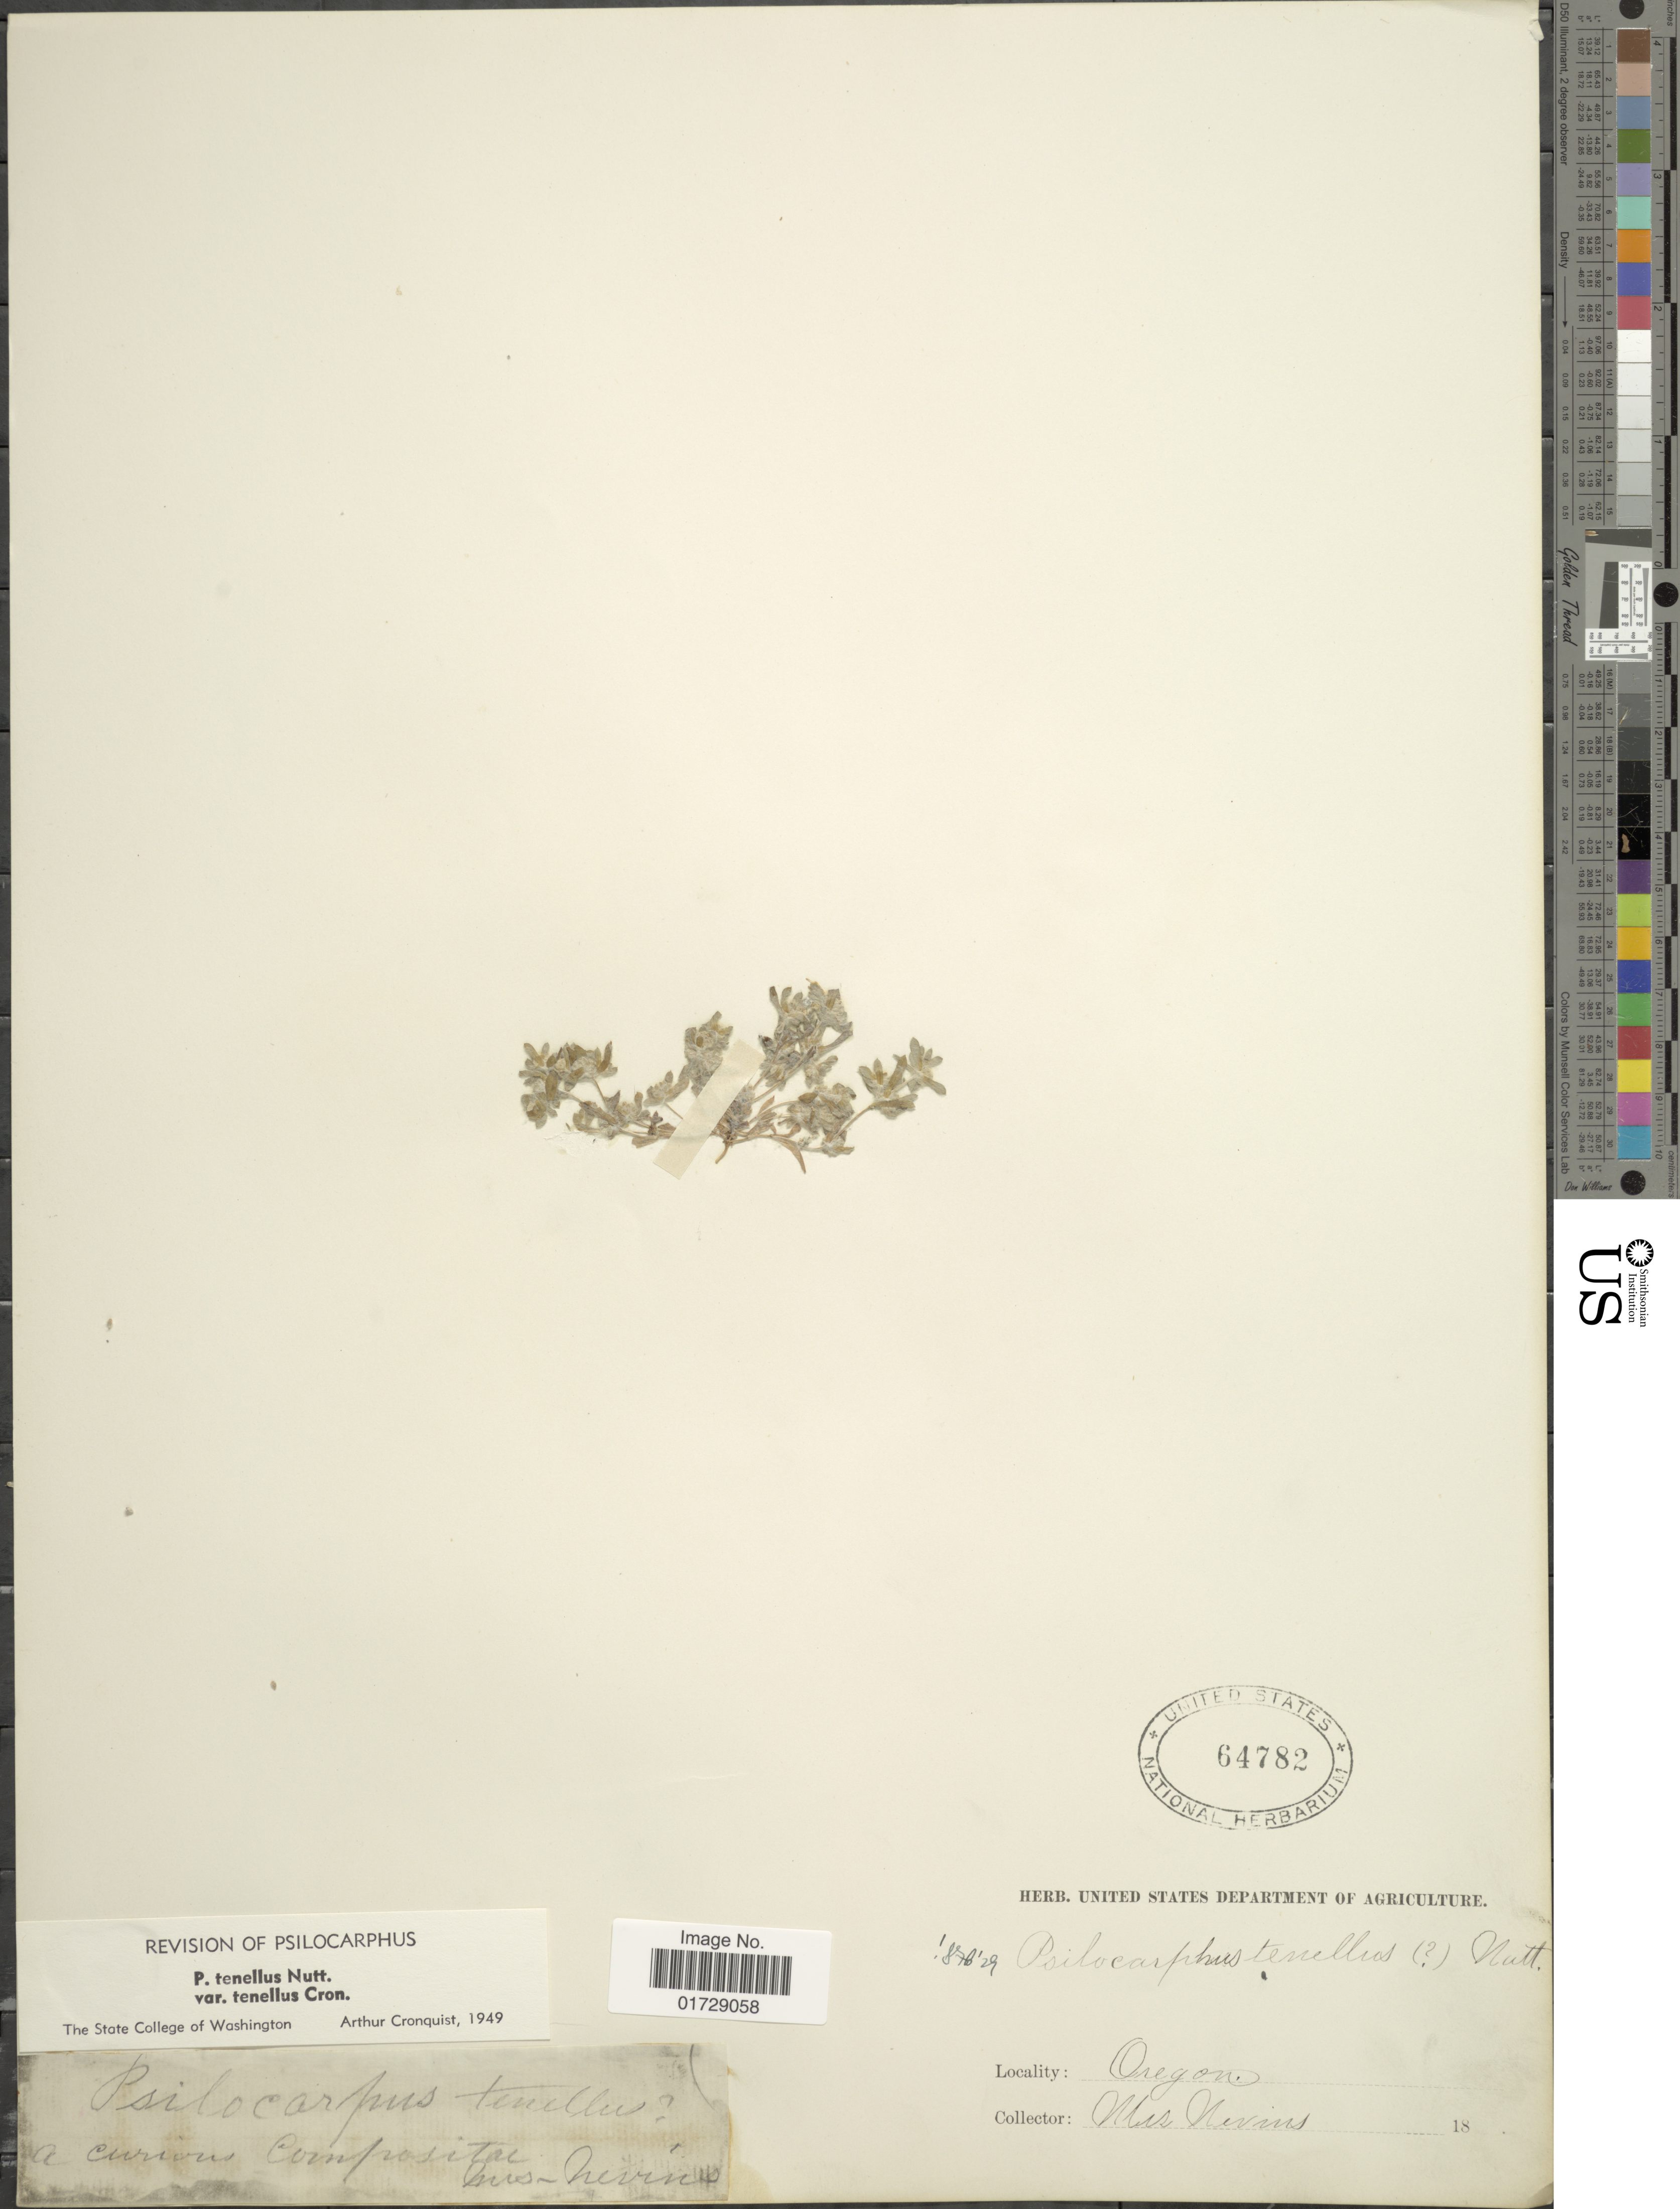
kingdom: Plantae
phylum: Tracheophyta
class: Magnoliopsida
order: Asterales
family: Asteraceae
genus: Psilocarphus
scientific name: Psilocarphus tenellus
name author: Nutt.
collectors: Nevins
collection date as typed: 18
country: United States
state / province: Oregon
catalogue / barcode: US 64782